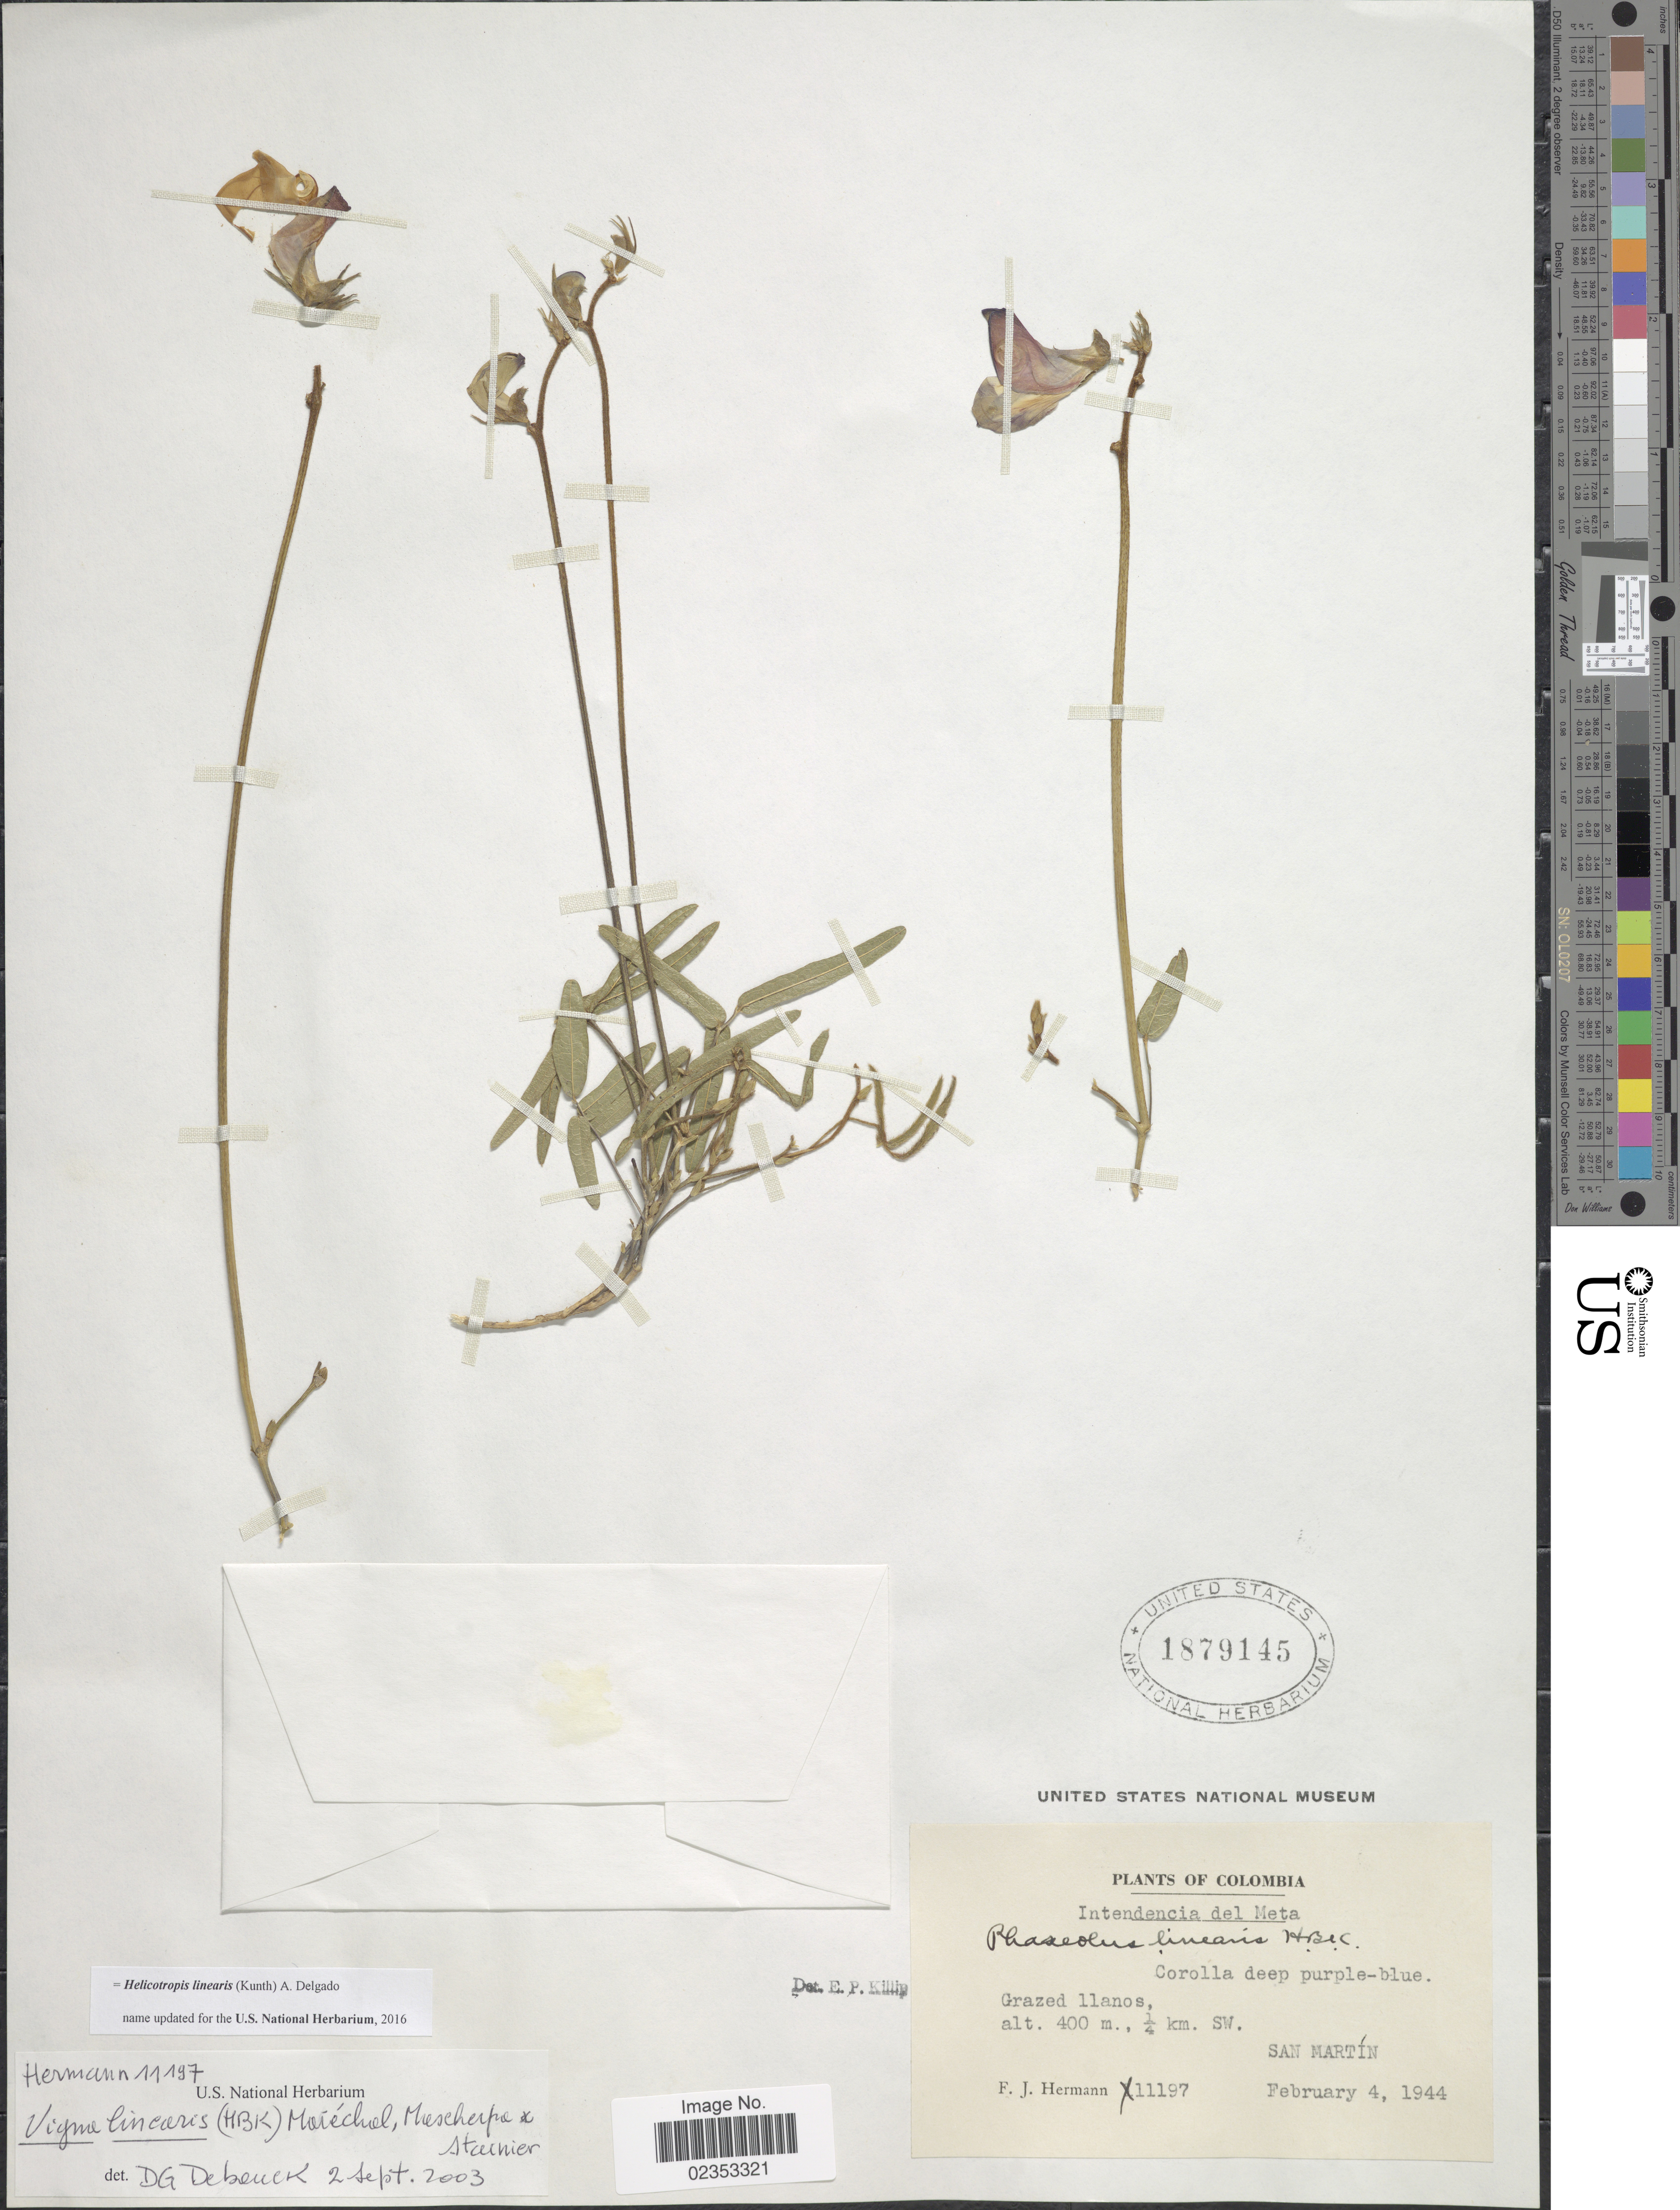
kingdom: Plantae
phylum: Tracheophyta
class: Magnoliopsida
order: Fabales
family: Fabaceae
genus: Helicotropis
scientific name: Helicotropis linearis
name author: (Kunth) A. Delgado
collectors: F. J. Hermann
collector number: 11197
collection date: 1944-02-04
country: Colombia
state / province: Meta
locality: Intendencia del Meta, 1/4 km. SW. San Martin.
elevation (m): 400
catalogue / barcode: US 1879145